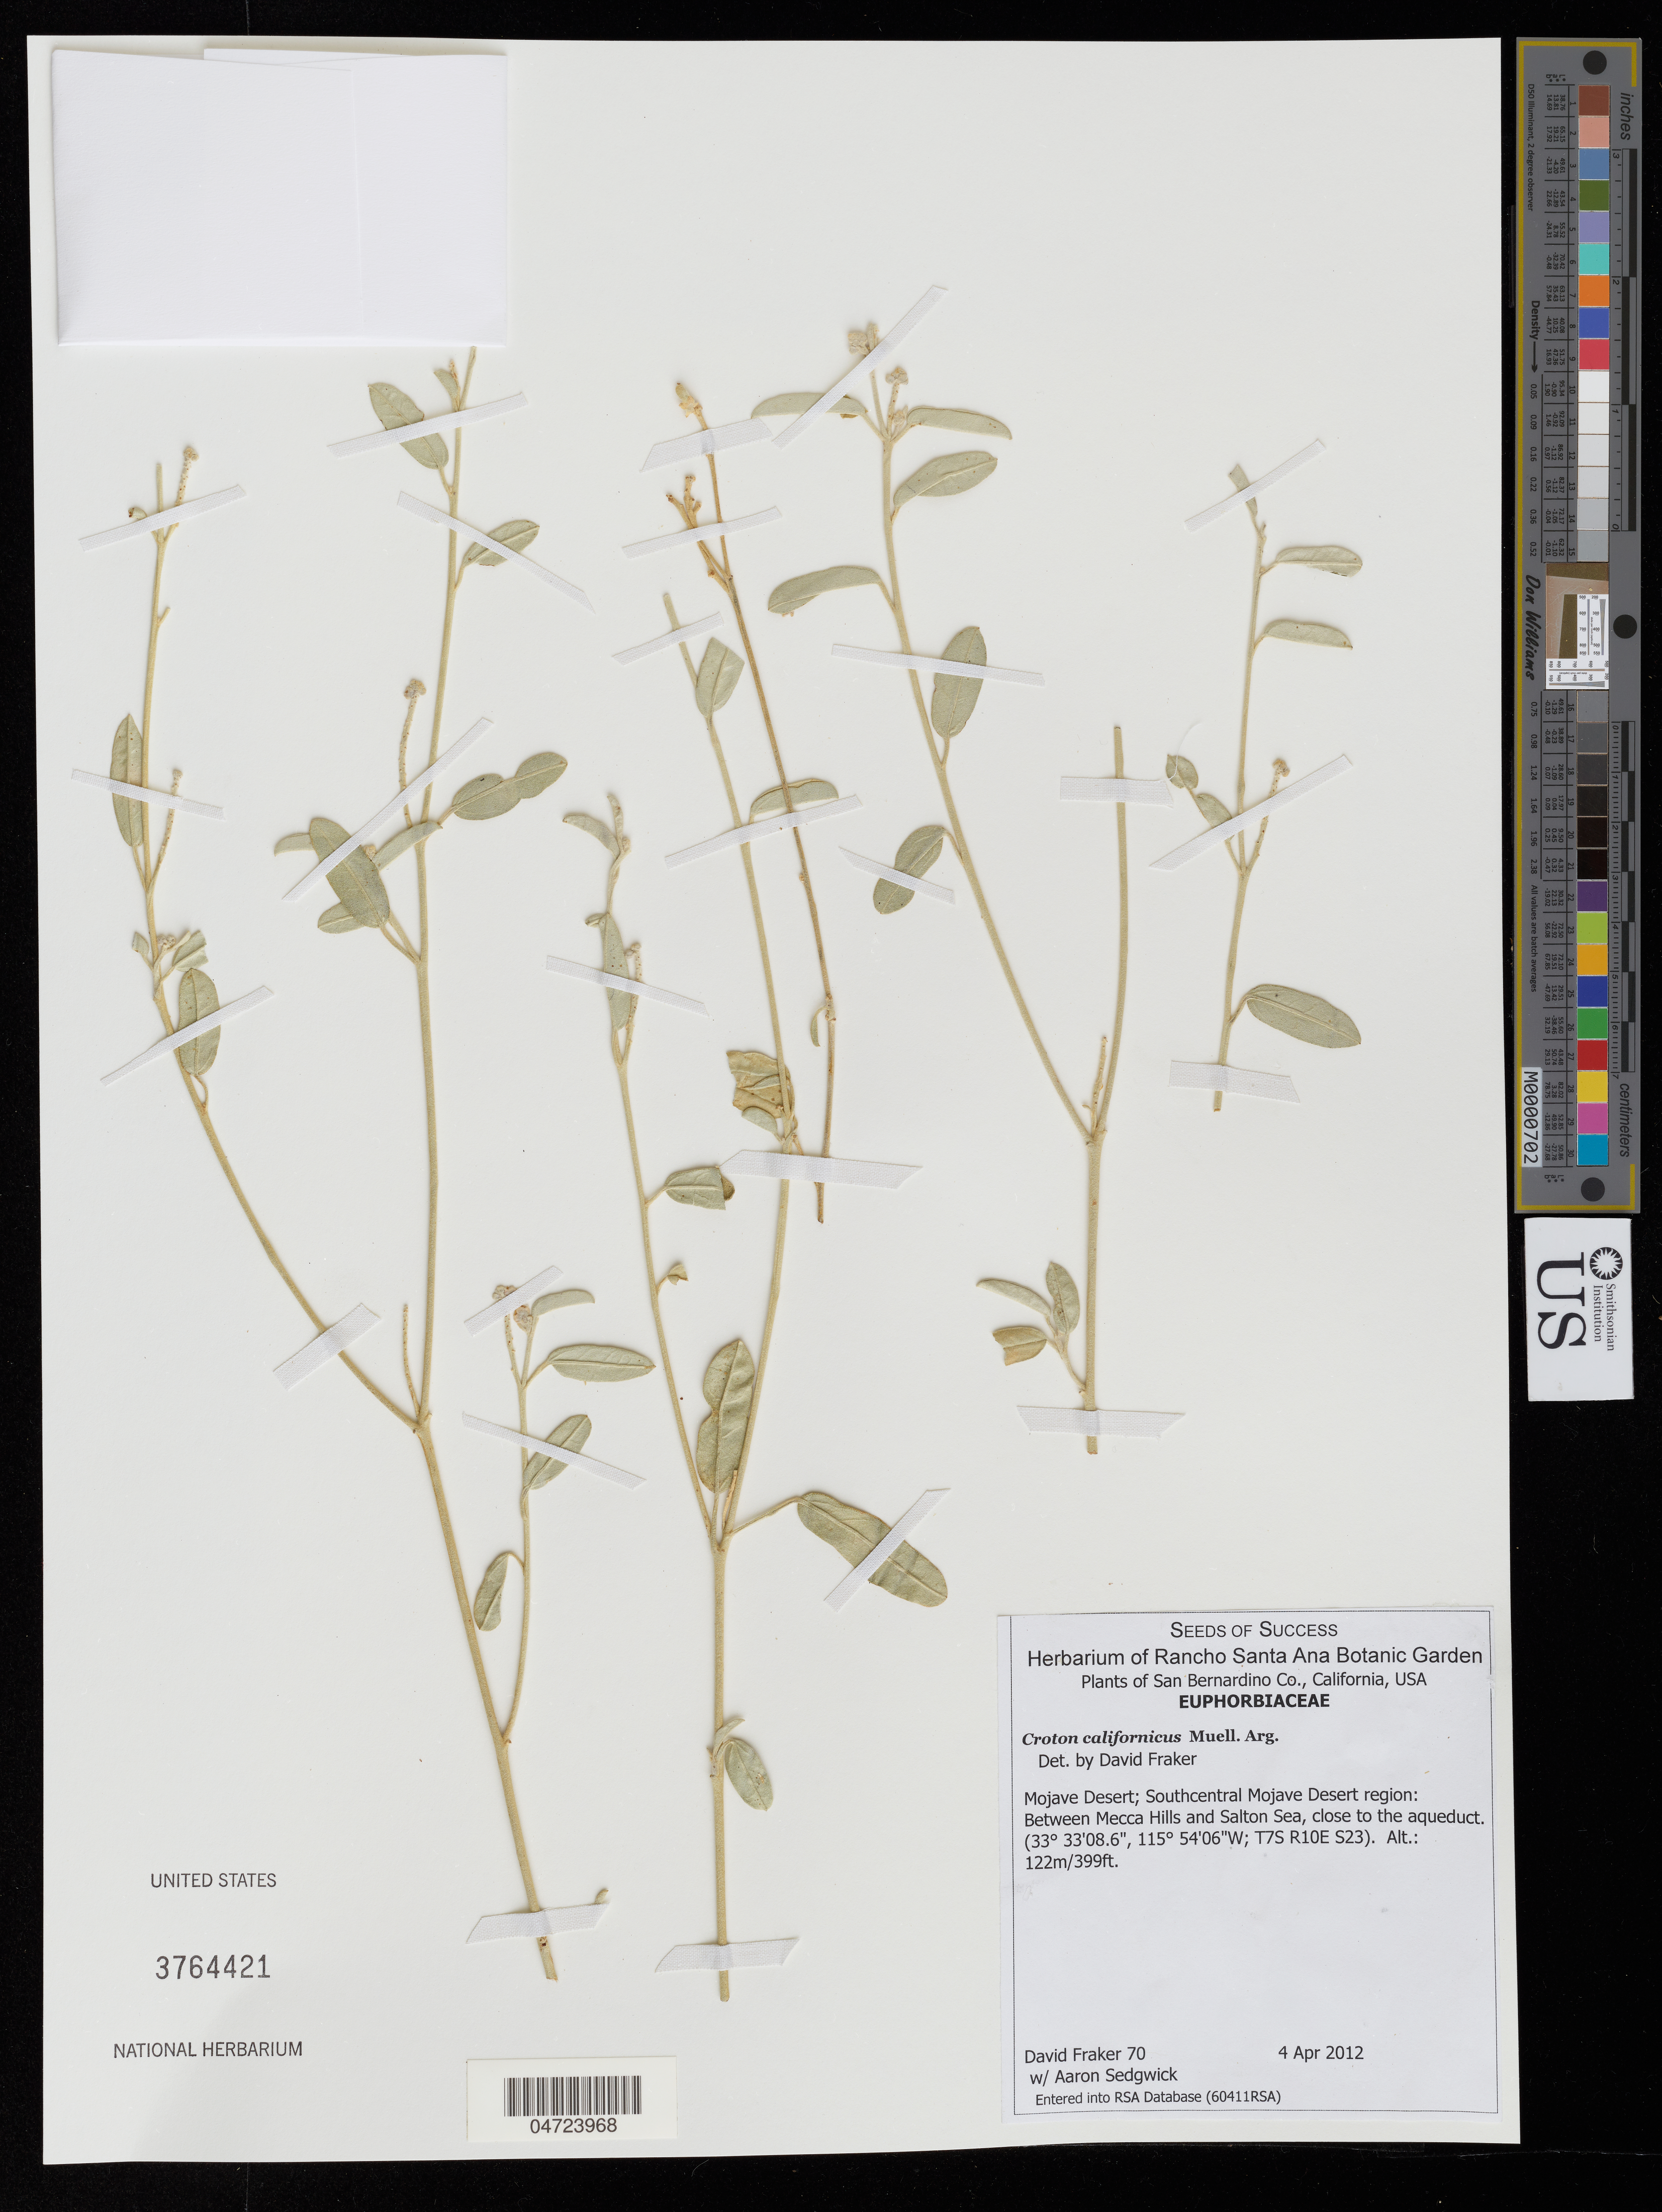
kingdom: Plantae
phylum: Tracheophyta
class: Magnoliopsida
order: Malpighiales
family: Euphorbiaceae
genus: Croton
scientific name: Croton californicus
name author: Müll. Arg.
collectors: D. Fraker & A. Sedgwick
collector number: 70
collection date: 2012-04-04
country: United States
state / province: California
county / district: San Bernardino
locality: San Bernardino Co. Mojave Desert; Southcentral Mojave Desert region: Between Mecca Hills and Salton Sea, close to the aqueduct. (T7S R10E S23).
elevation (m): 122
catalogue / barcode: US 3764421